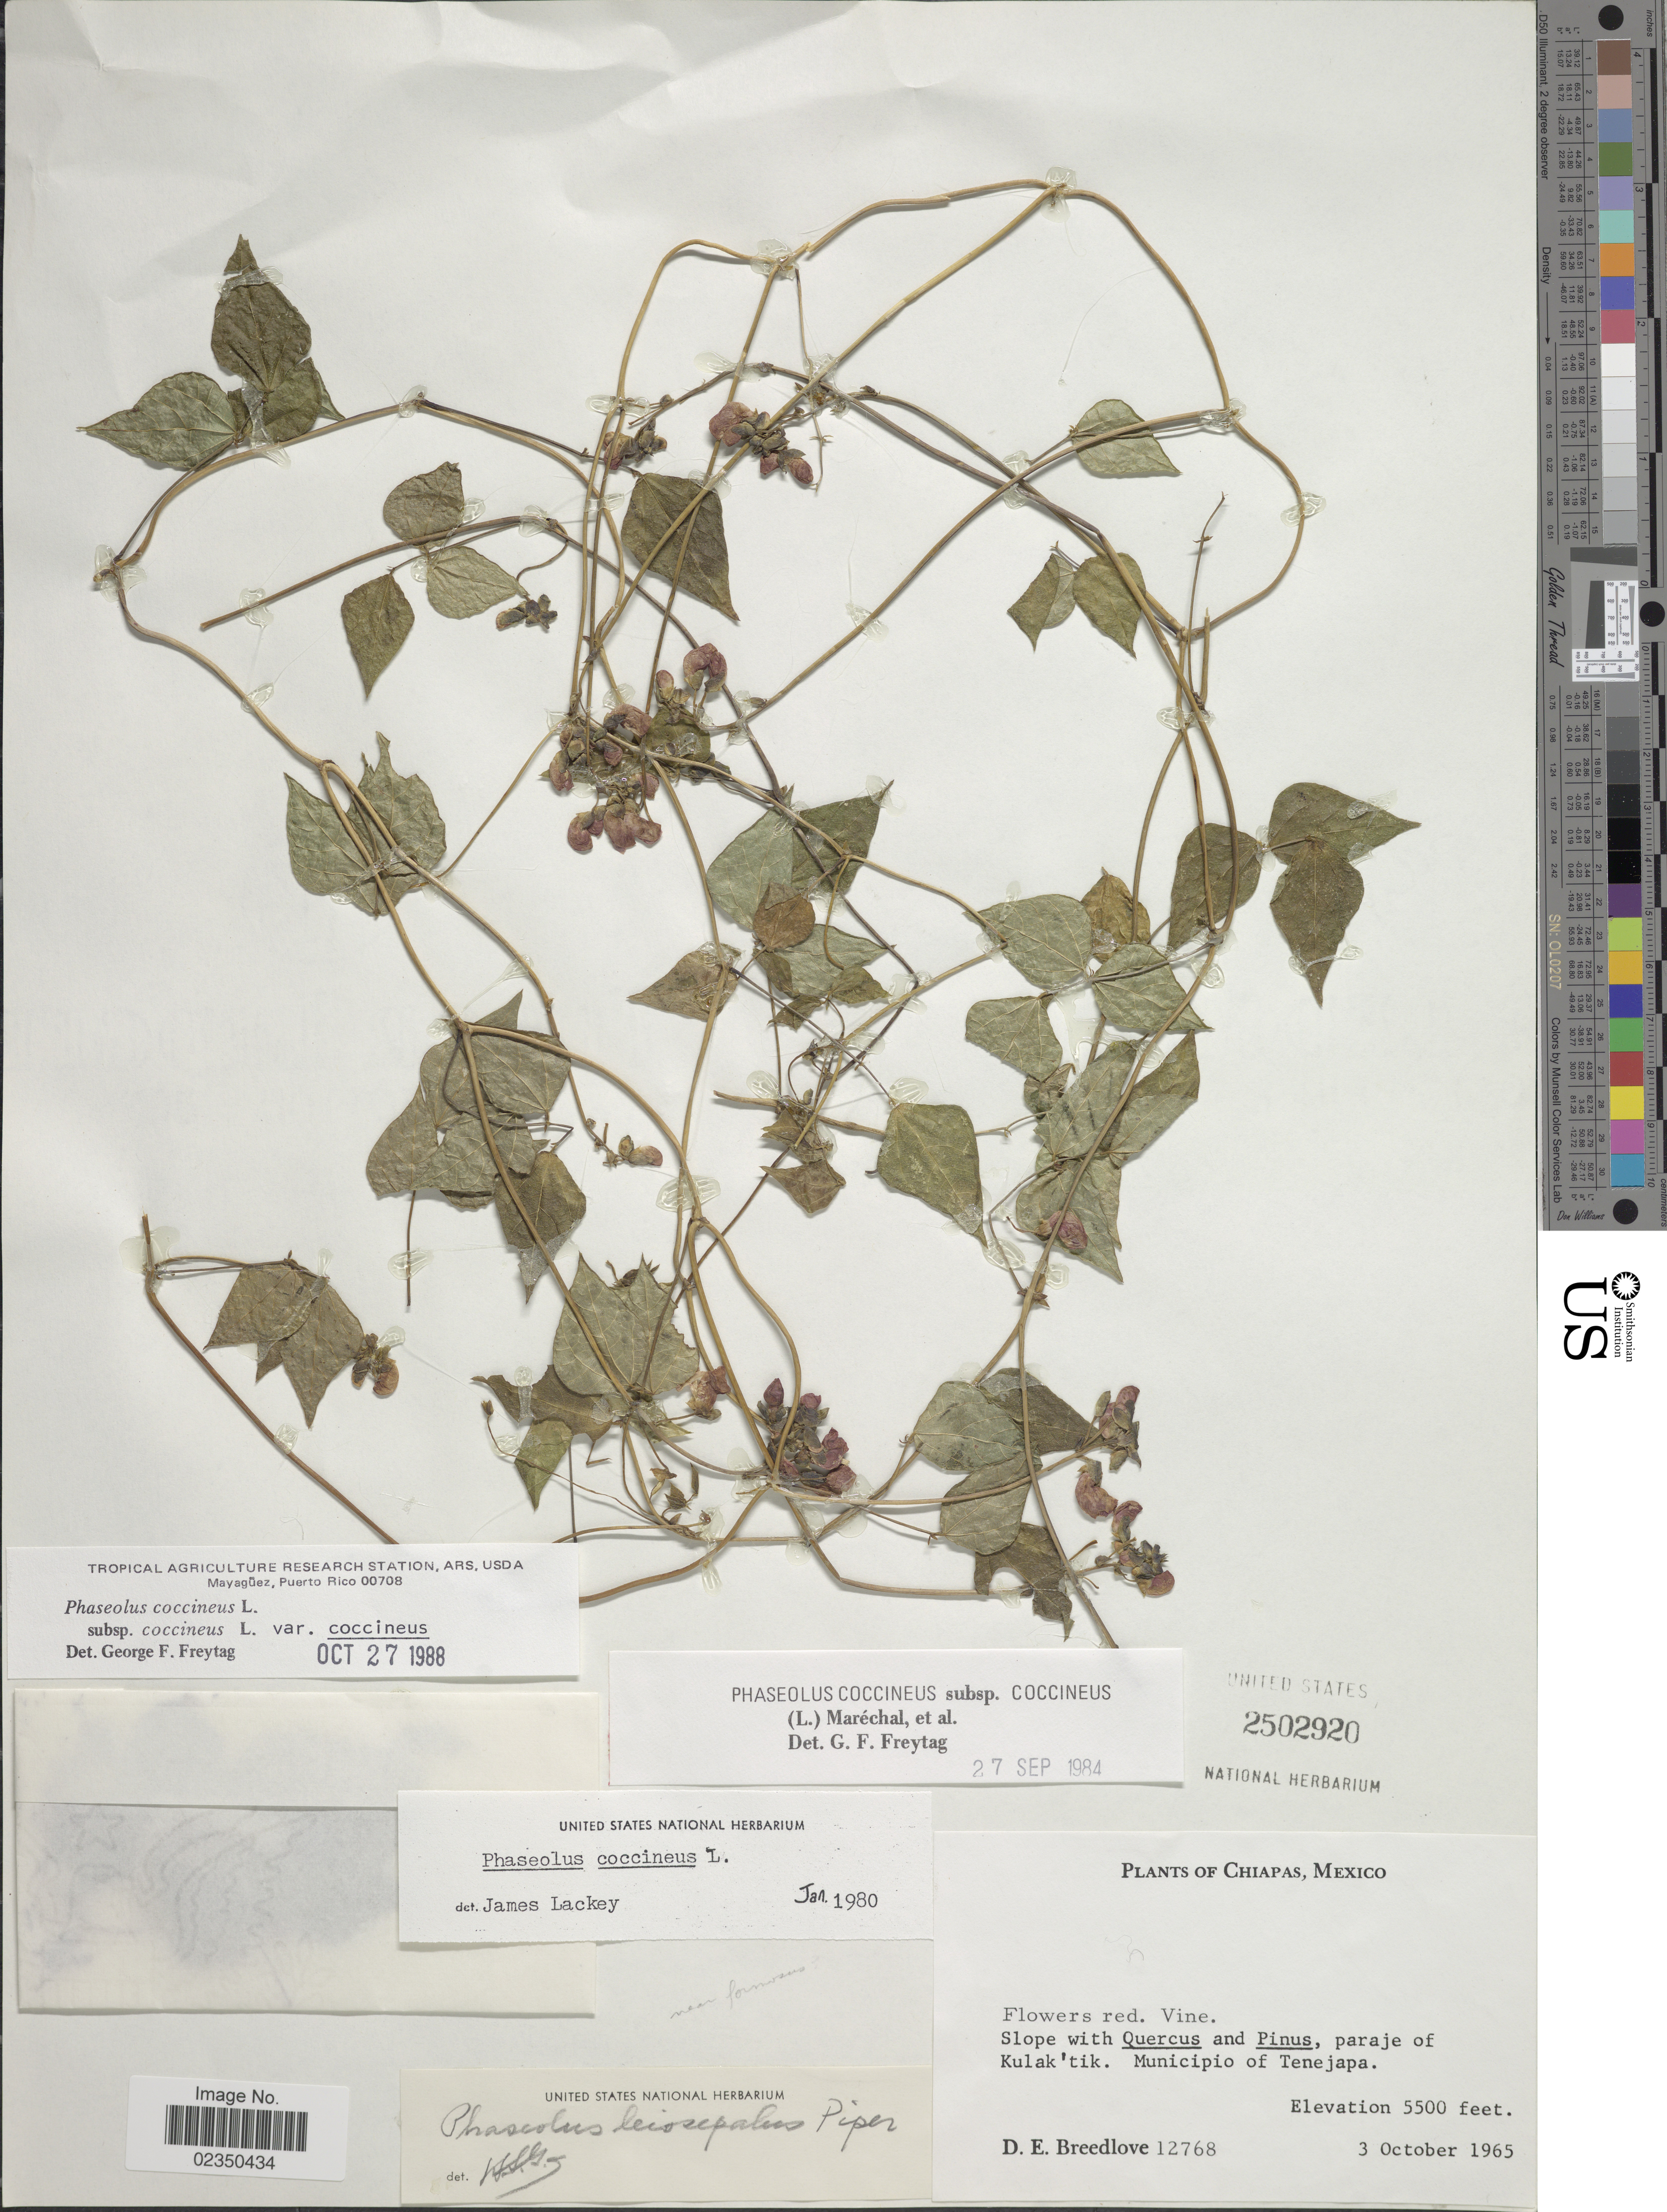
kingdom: Plantae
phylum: Tracheophyta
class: Magnoliopsida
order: Fabales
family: Fabaceae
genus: Phaseolus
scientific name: Phaseolus coccineus var. coccineus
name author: L.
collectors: D. E. Breedlove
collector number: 12768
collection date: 1965-10-03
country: Mexico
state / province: Chiapas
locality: Slope, paraje of Kulak'tik, Municipio of Tenejapa.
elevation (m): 1676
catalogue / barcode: US 2502920